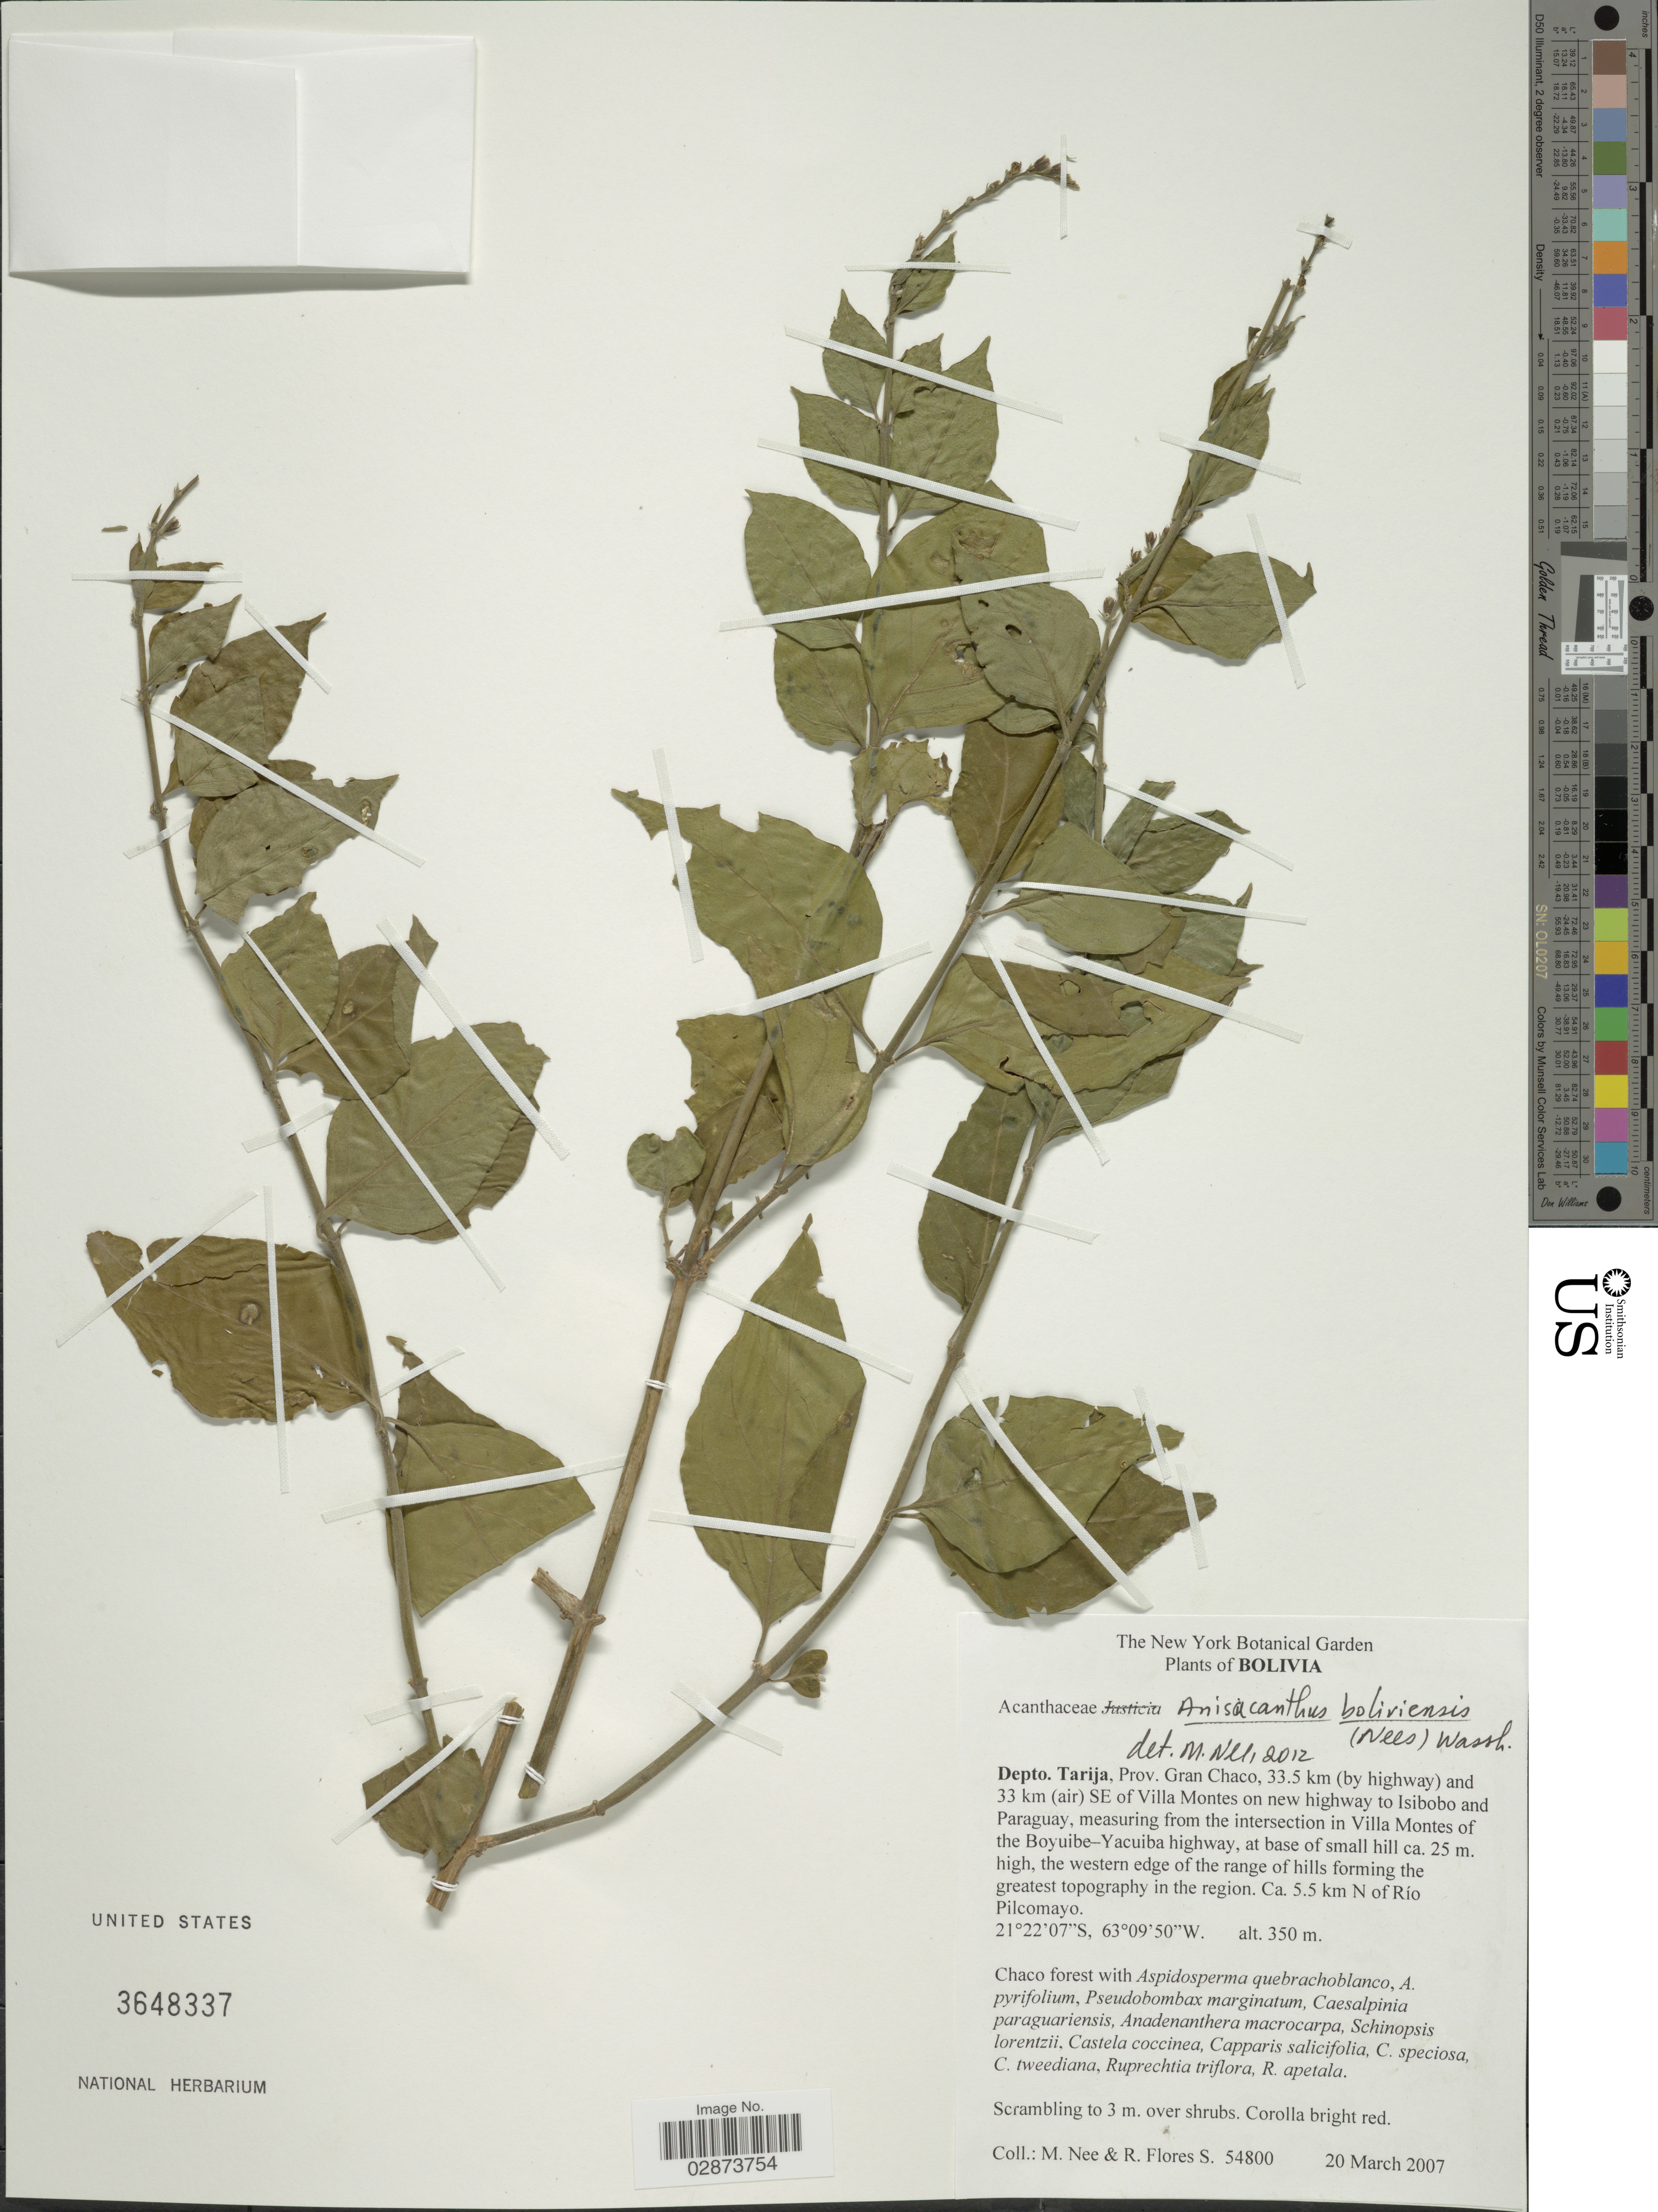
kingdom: Plantae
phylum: Tracheophyta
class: Magnoliopsida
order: Lamiales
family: Acanthaceae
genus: Thyrsacanthus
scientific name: Thyrsacanthus boliviensis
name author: (Nees) A.L.A. Côrtes & Rapini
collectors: M. Nee & R. Flores S.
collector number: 54800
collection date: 2007-03-20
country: Bolivia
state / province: Tarija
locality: Depto. Tarija, Prov. Gran Chaco, 33.5 km (by highway) and 33 km (air) SE of Villa Montes on new highway to Isibobo and Paraguay, measuring from the intersection in Villa Montes of the Boyuibe-Yacuiba highway. Ca. 5.5 km N of Río Pilcomayo.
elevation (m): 350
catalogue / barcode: US 3648337